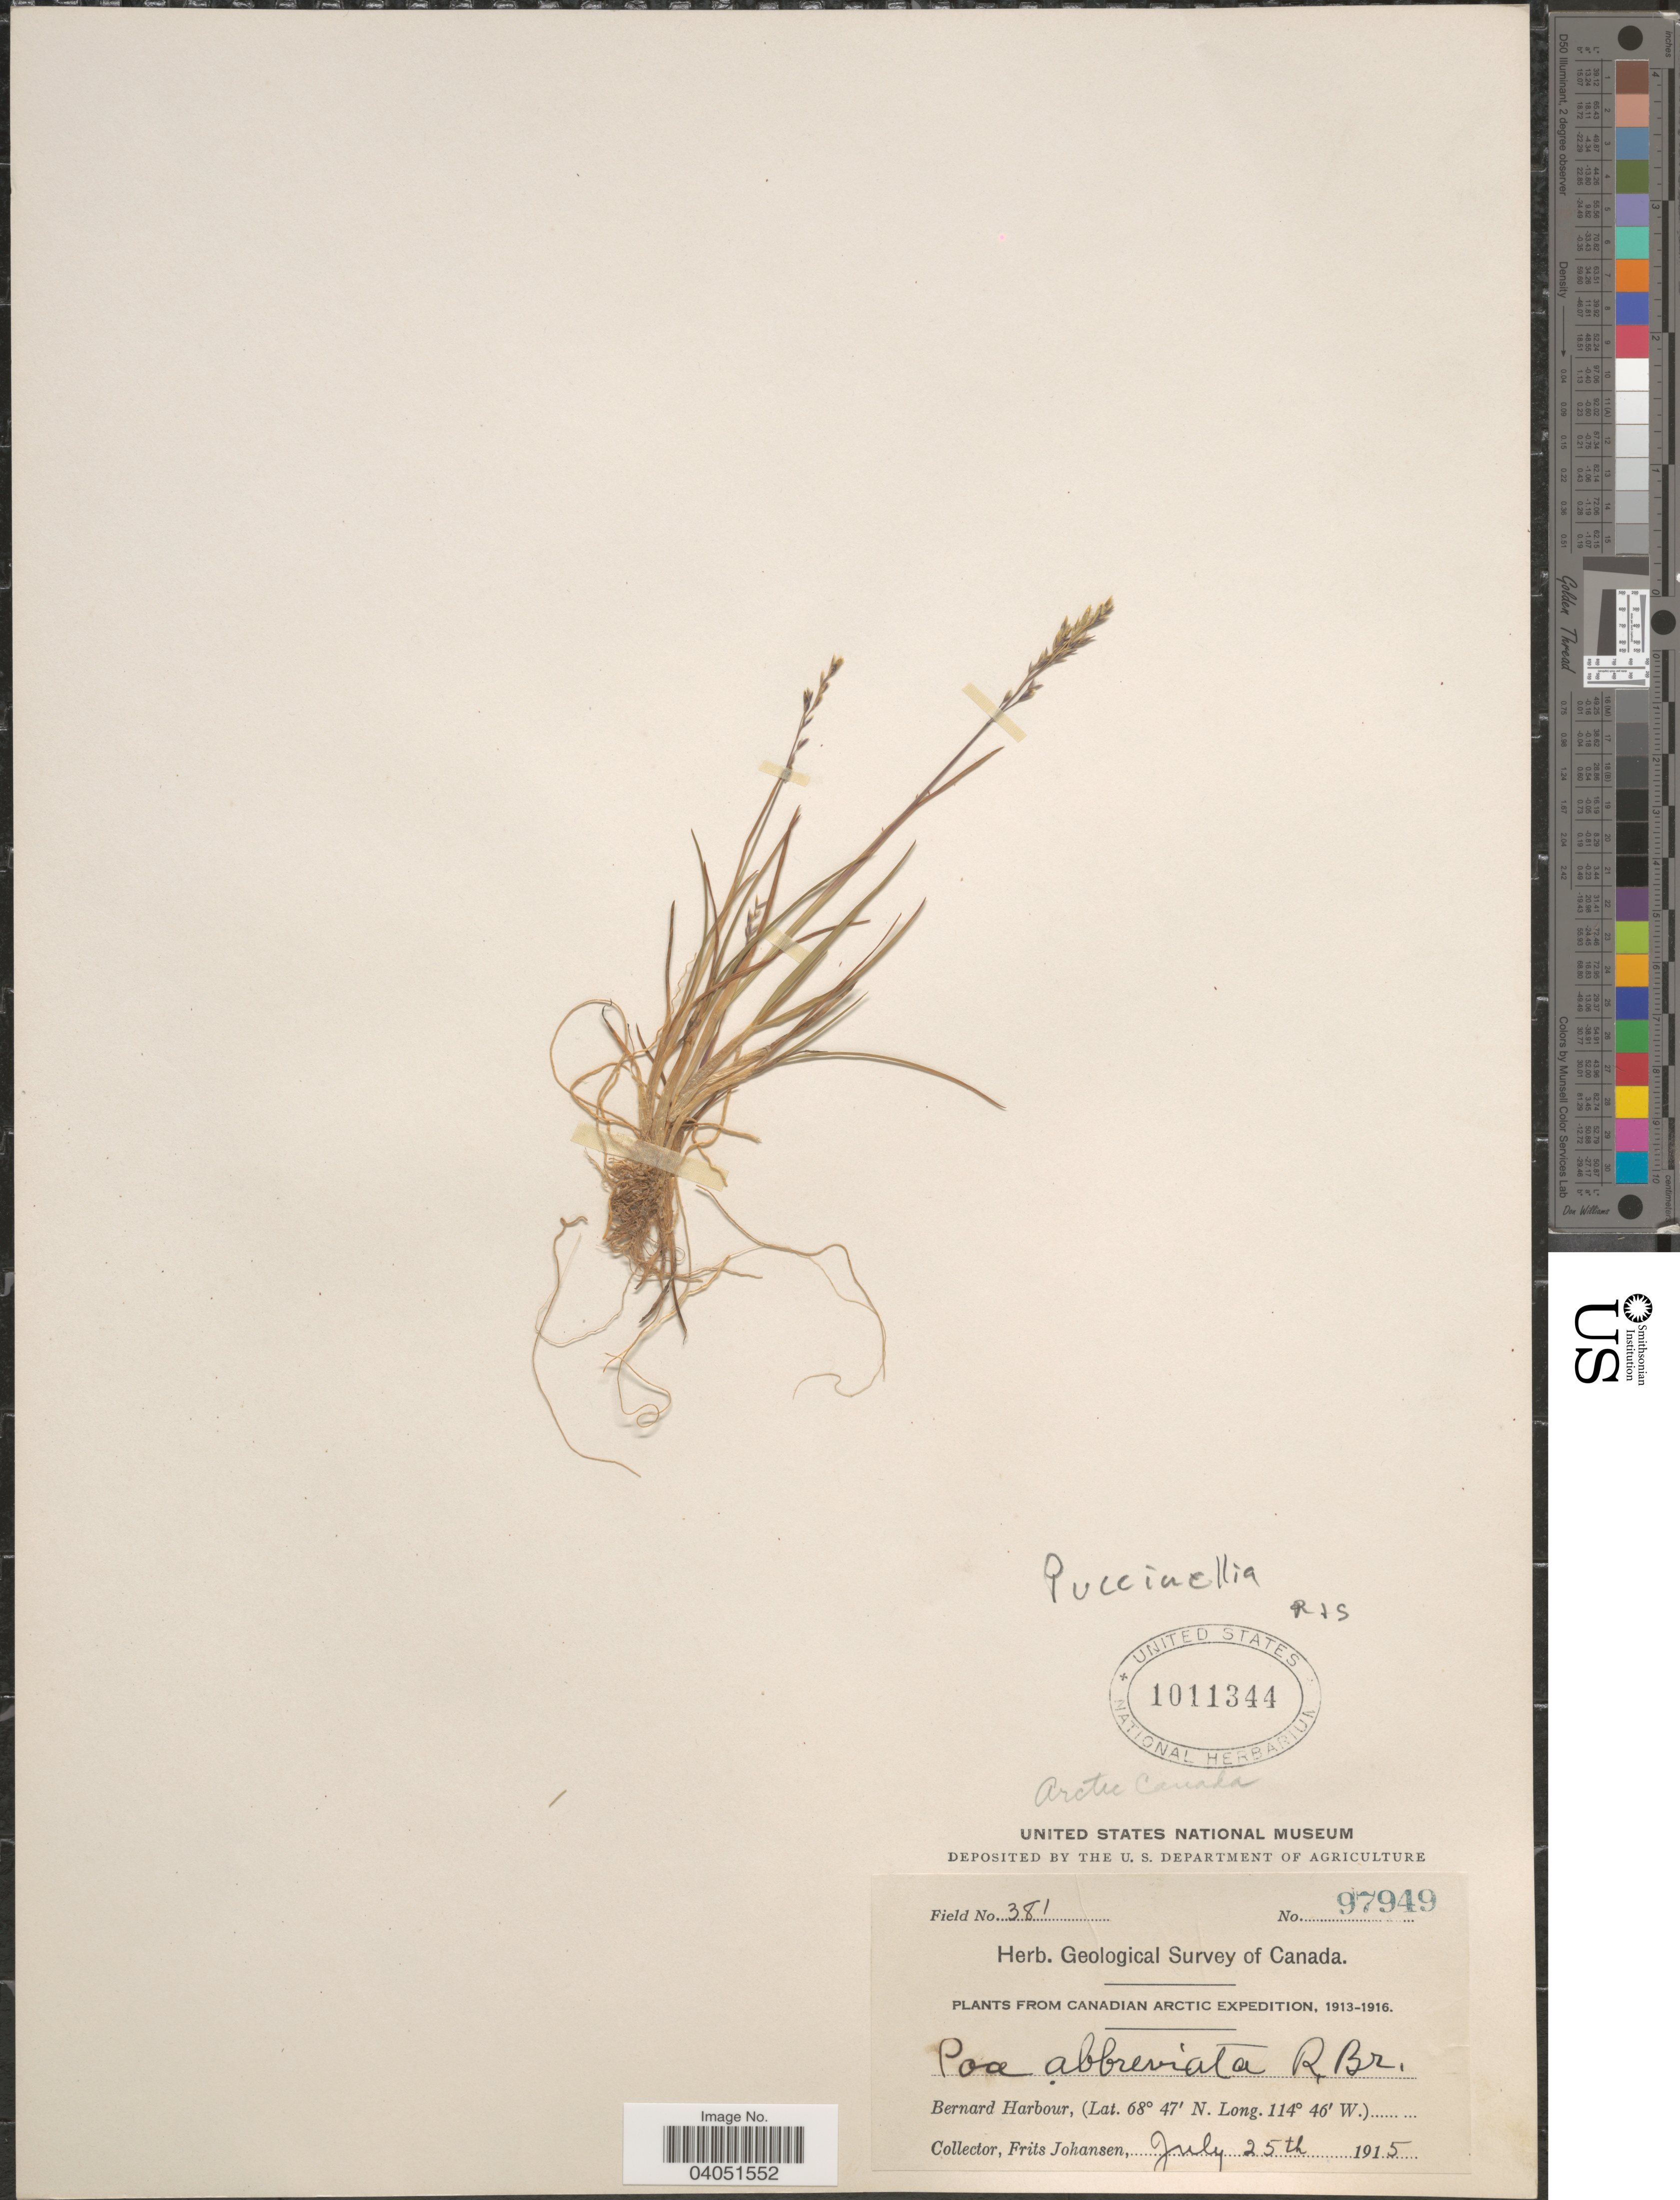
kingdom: Plantae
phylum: Tracheophyta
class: Liliopsida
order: Poales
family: Poaceae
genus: Puccinellia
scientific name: Puccinellia sp.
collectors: F. Johansen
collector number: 97949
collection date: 1915-07-25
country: Canada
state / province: Nunavut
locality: Bernard Harbour. Arctic Canada.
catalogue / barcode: US 1011344